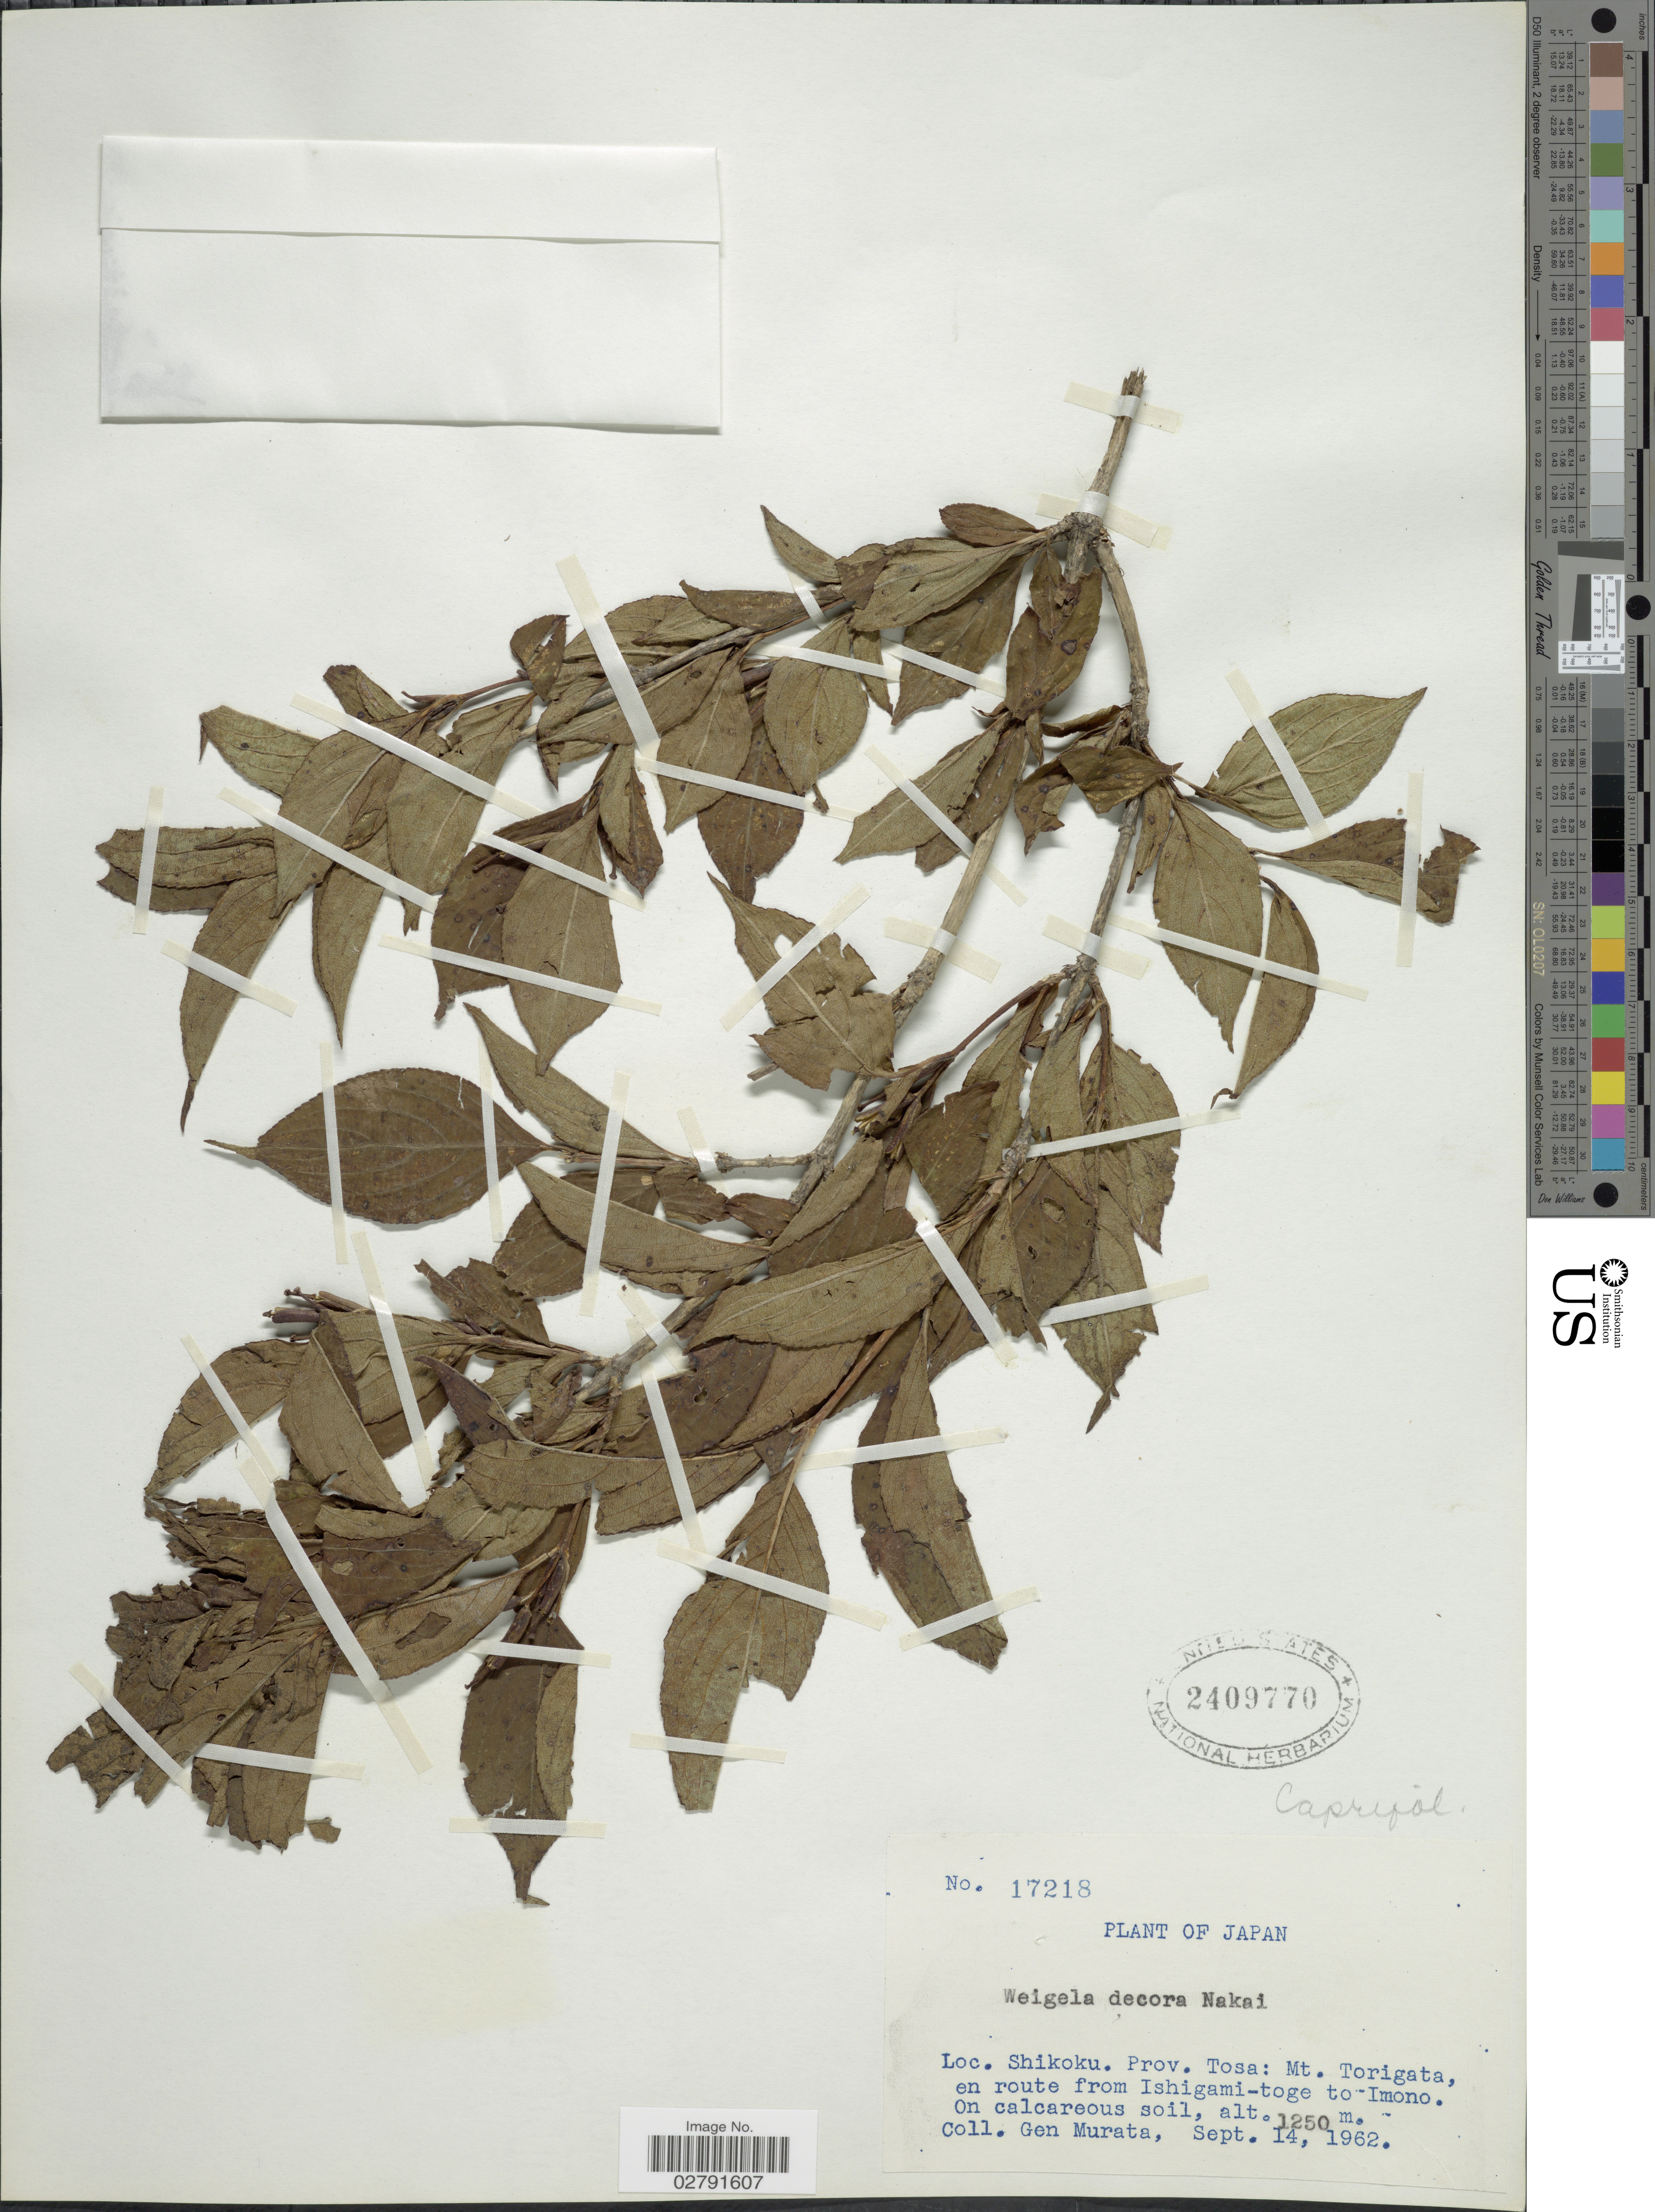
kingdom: Plantae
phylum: Tracheophyta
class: Magnoliopsida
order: Dipsacales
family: Caprifoliaceae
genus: Diervilla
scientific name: Diervilla decora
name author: Nakai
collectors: G. Murata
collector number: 17218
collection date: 1962-09-14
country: Japan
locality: Shikoku. Prov. Tosa: Mt. Torigata, en route from Ishigami-toge to Imono.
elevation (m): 1250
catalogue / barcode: US 2409770